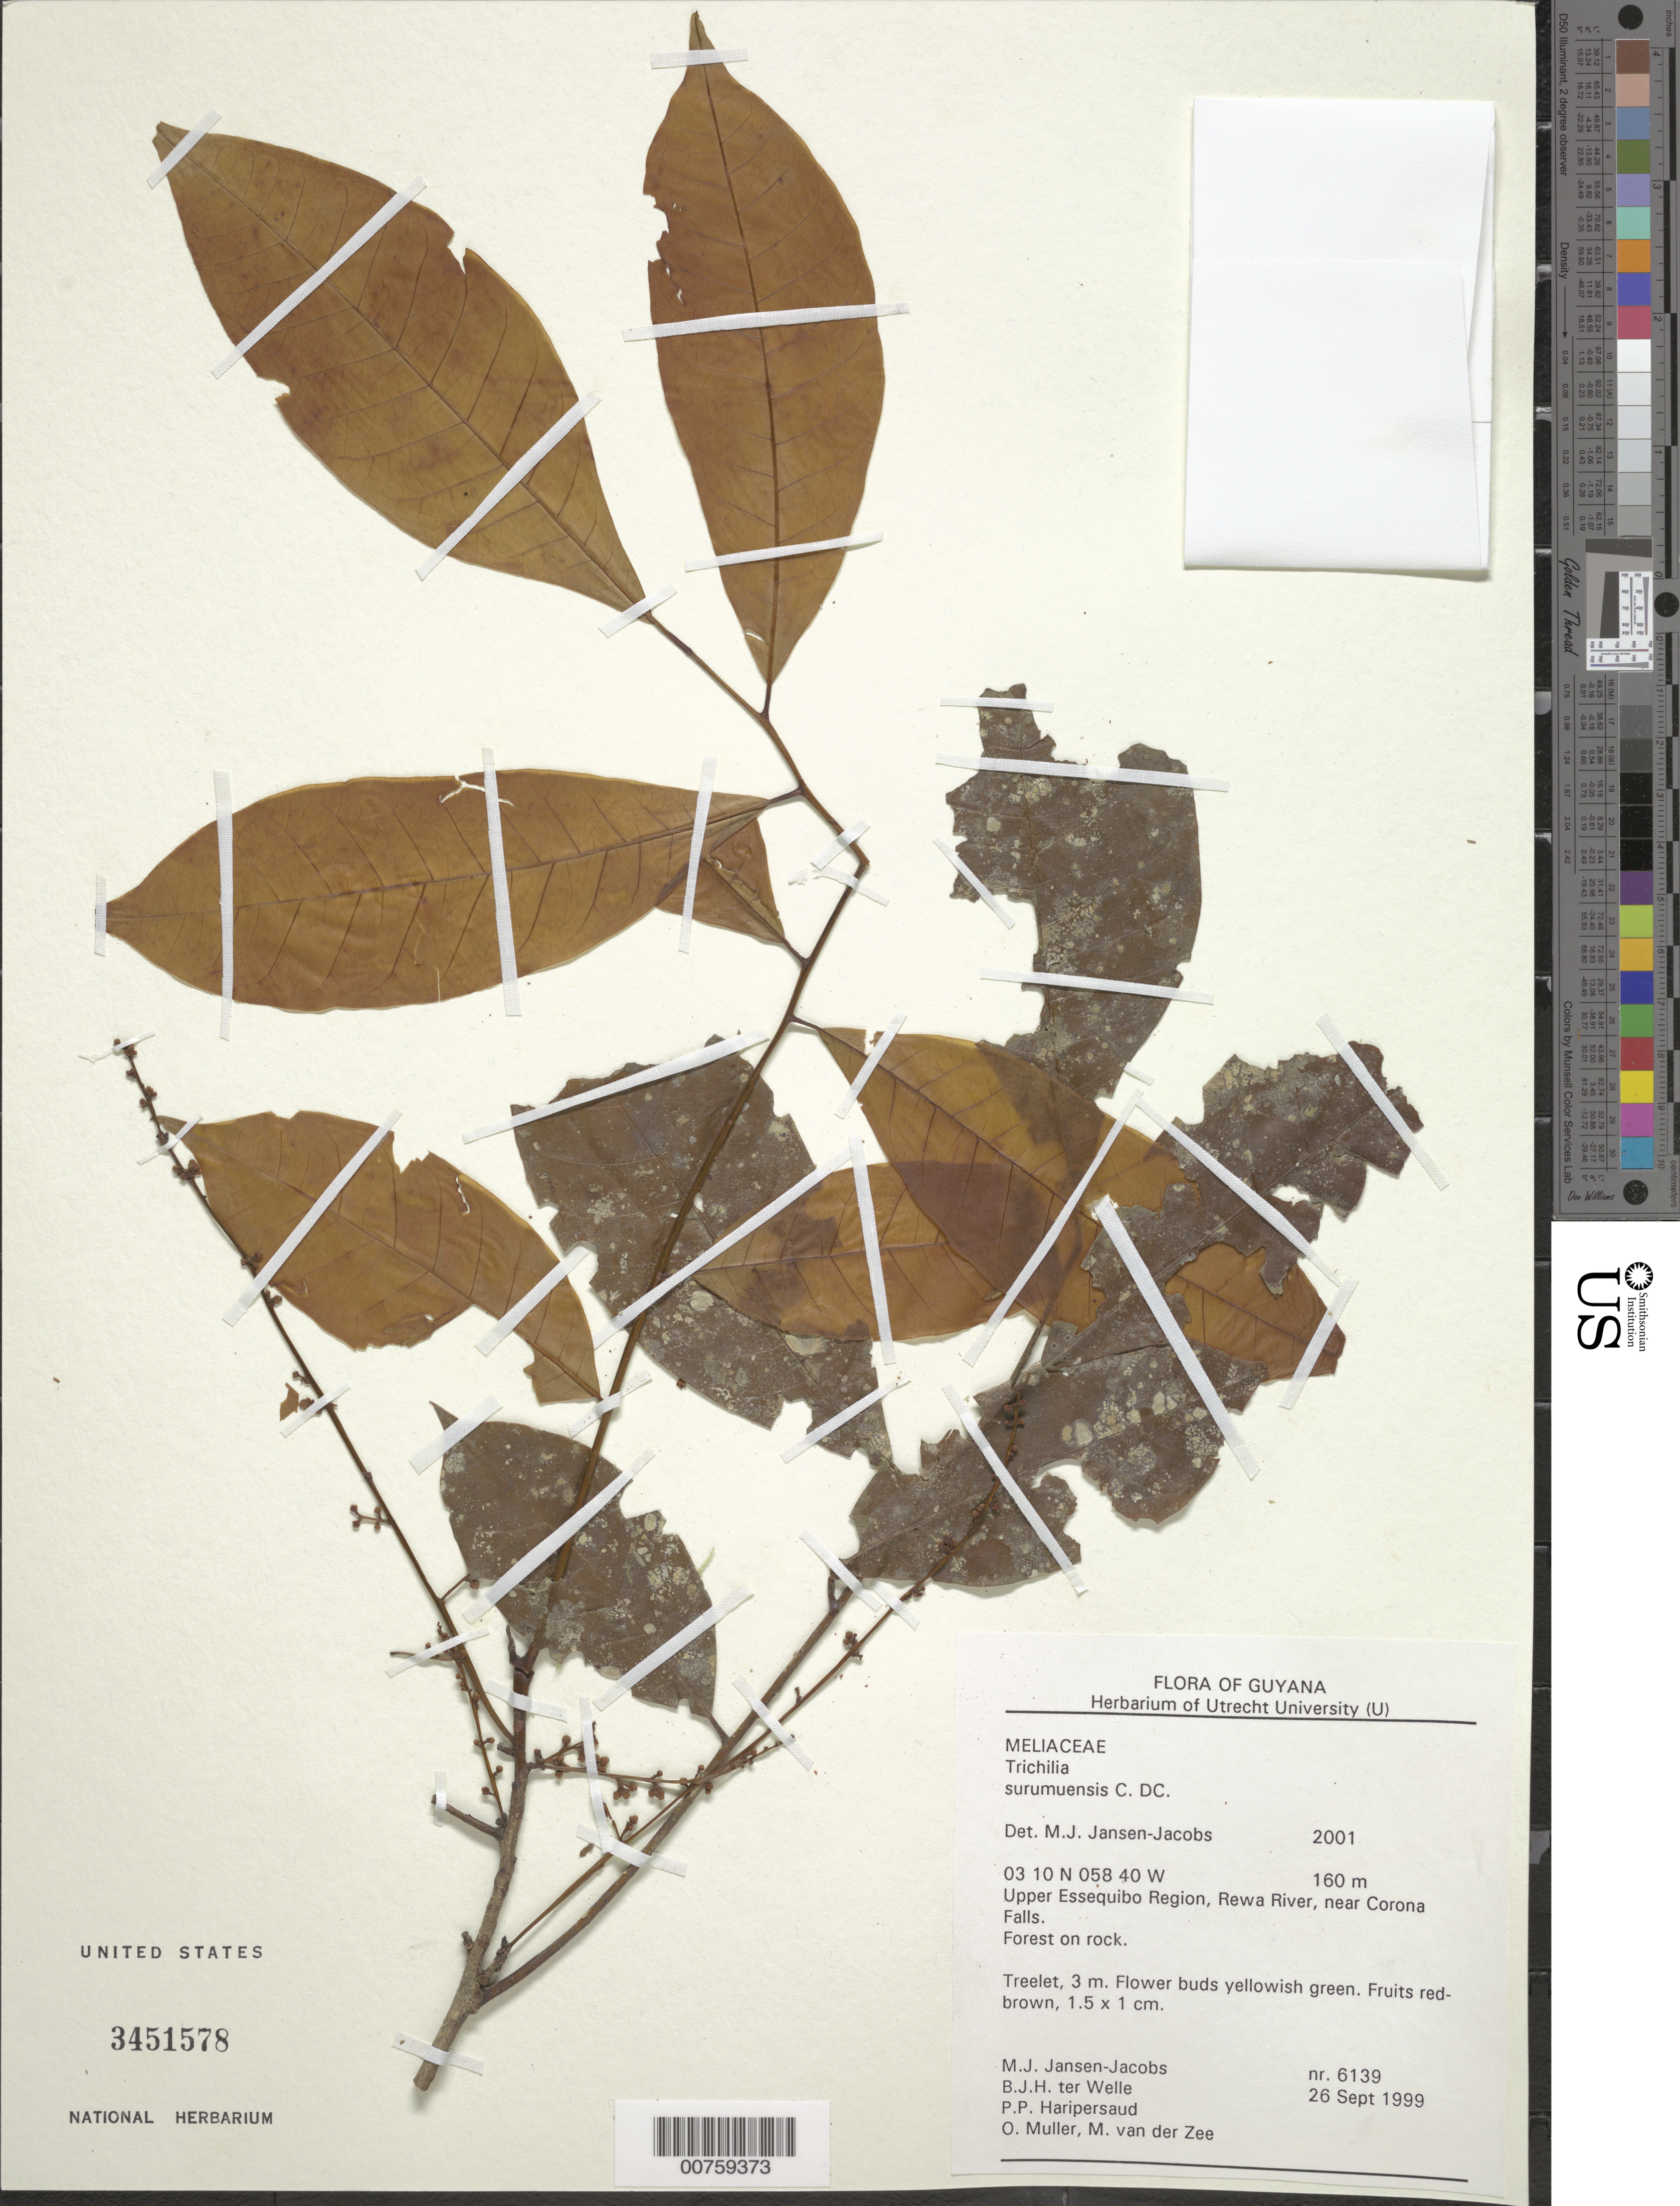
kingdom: Plantae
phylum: Tracheophyta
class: Magnoliopsida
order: Sapindales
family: Meliaceae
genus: Trichilia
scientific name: Trichilia surumuensis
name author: C. DC.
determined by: Jansen-Jacobs, M. J., (U), Nationaal Herbarium Nederland, Utrecht University branch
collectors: M. J. Jansen-Jacobs, B. Welle, P. Haripersaud, O. Muller & M. van der Zee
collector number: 6139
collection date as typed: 26-Sep-99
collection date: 1999-09-26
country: Guyana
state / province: U. Takutu-U. Essequibo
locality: Rewa River, near Corona Falls, Upper Essequibo Region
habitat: Forest on rock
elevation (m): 160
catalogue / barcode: US 3451578